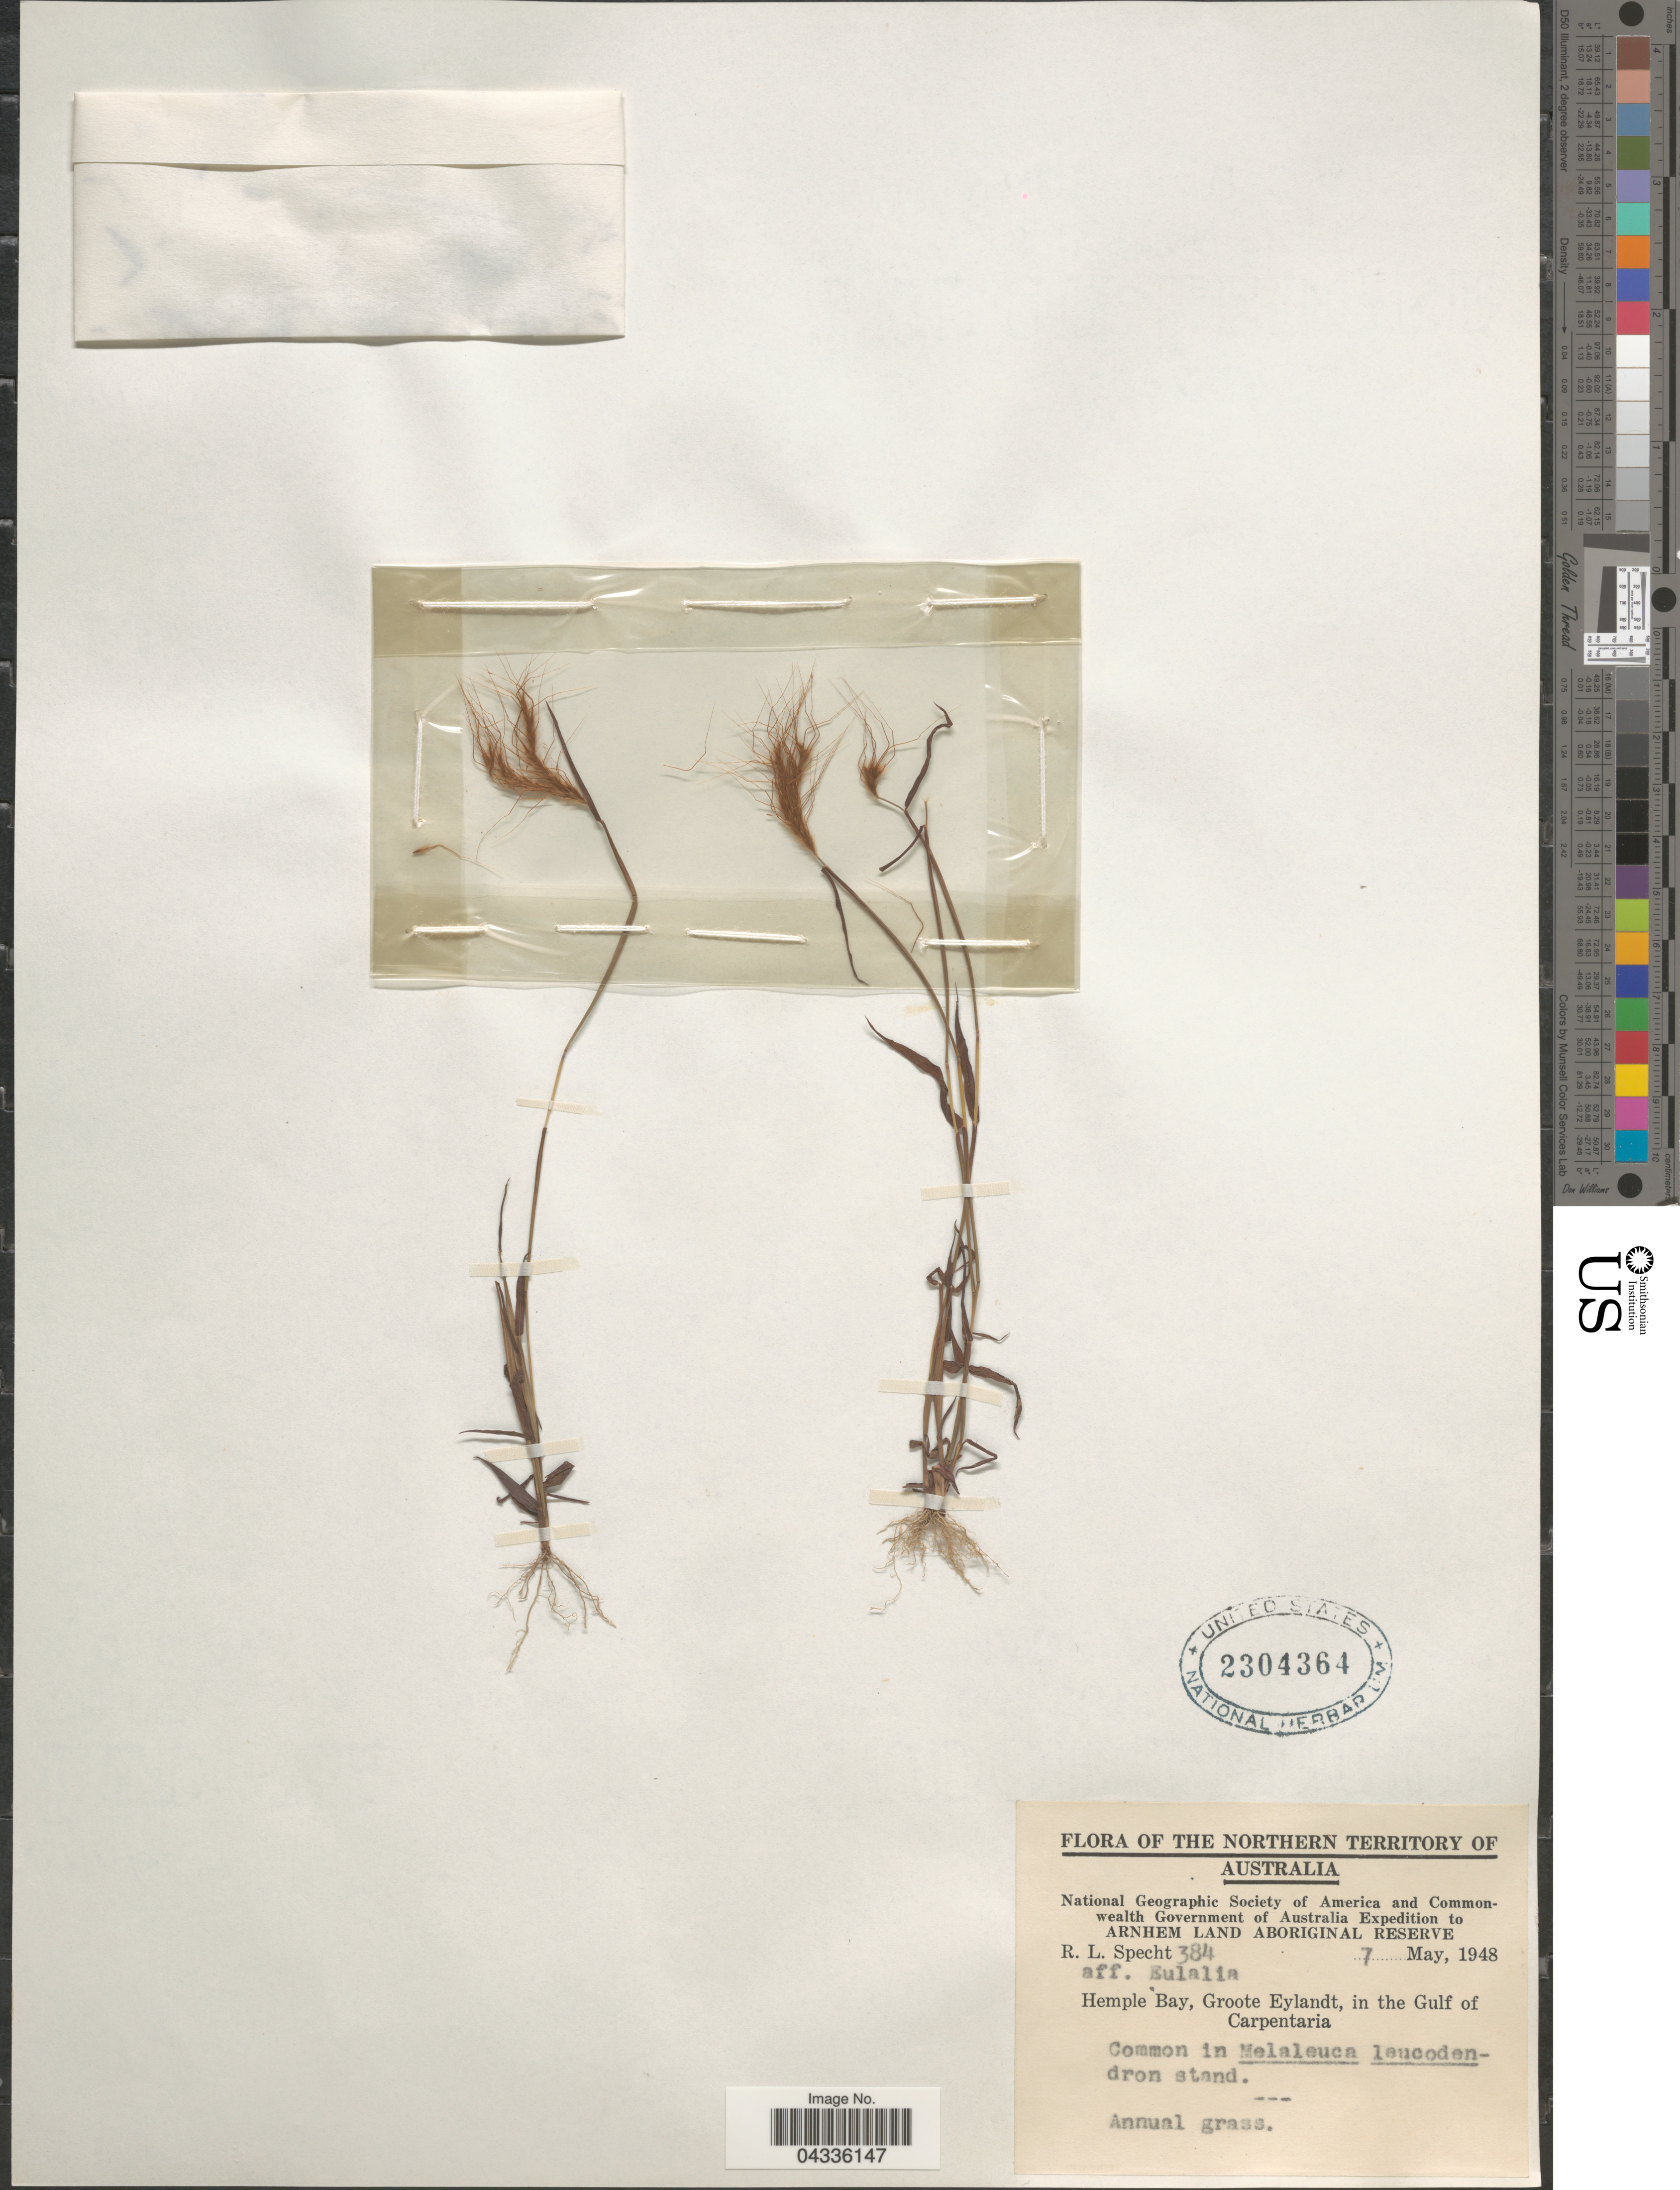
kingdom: Plantae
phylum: Tracheophyta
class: Liliopsida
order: Poales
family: Poaceae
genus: Eulalia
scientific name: Eulalia sp.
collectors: R. L. Specht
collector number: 384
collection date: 1948-05-07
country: Australia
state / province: Northern Territory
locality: Expedition to Arnhem Land Aboriginal Reserve. Hemple Bay, Groote Eylandt, in the Gulf of Capentaria.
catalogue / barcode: US 2304364